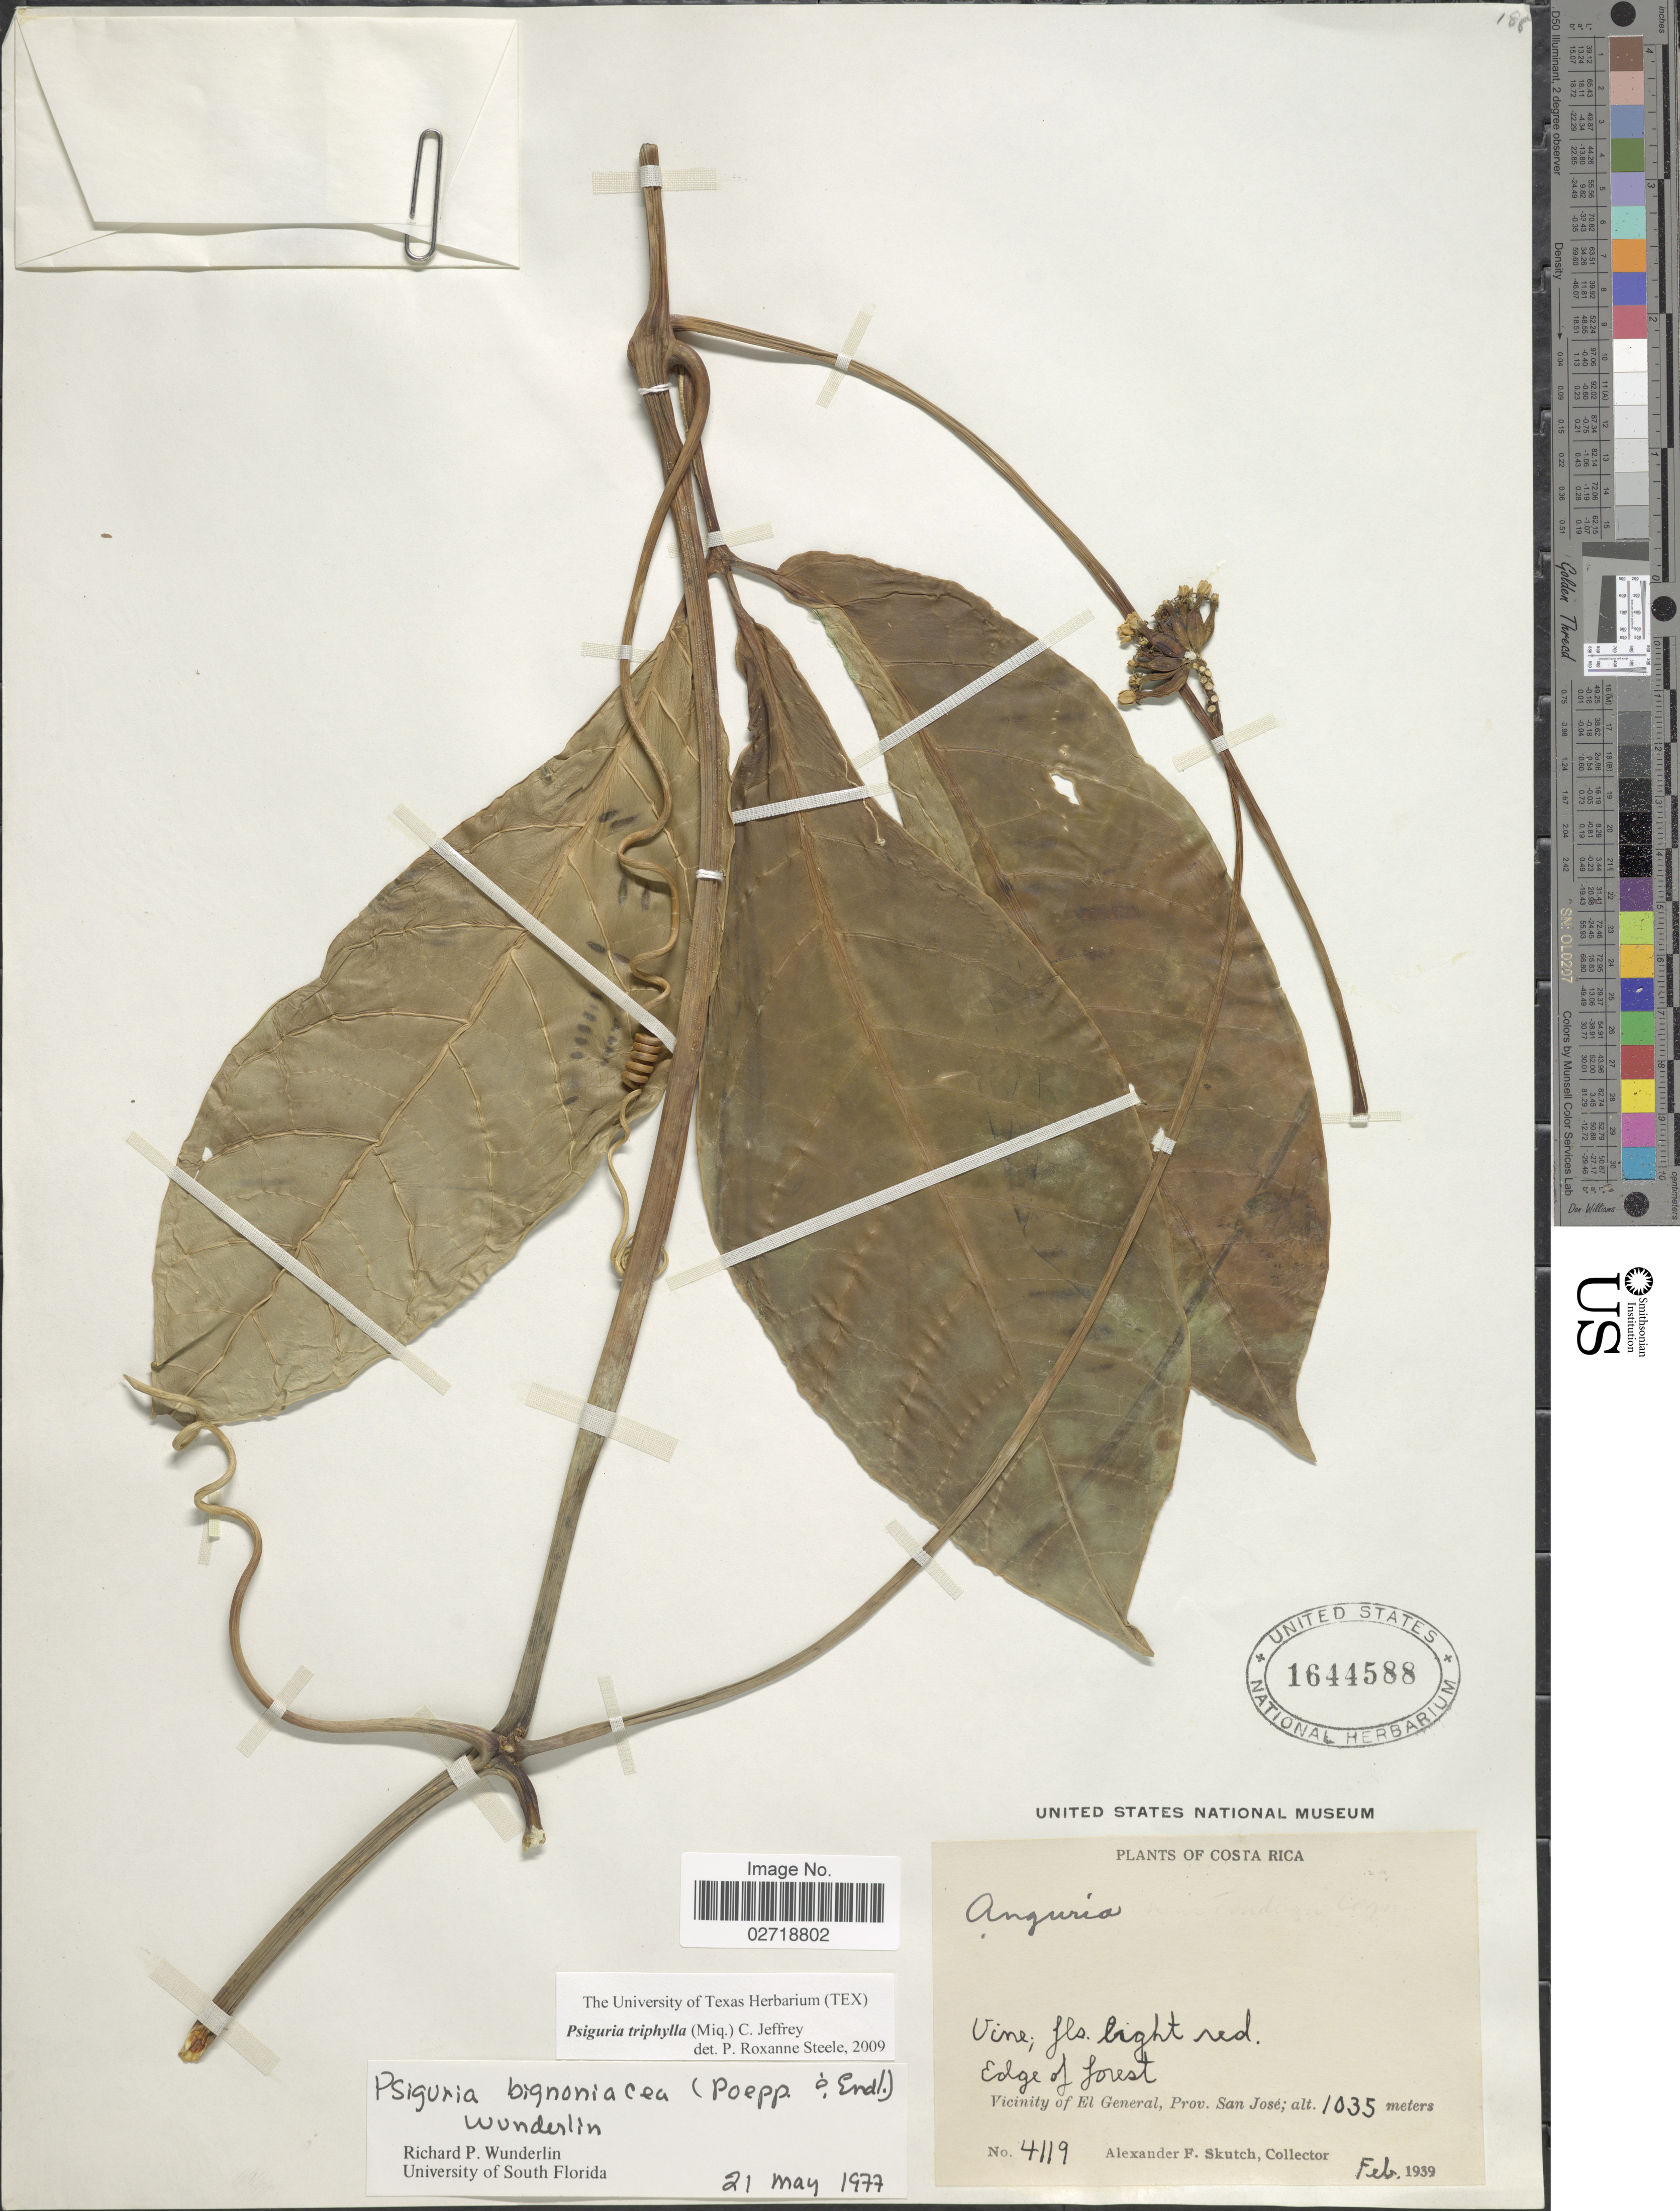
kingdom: Plantae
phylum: Tracheophyta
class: Magnoliopsida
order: Cucurbitales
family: Cucurbitaceae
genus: Psiguria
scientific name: Psiguria triphylla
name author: (Miq.) C. Jeffrey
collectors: A. F. Skutch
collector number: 4119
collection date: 1939-02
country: Costa Rica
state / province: San José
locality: Vicinity of El General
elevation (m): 1035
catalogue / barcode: US 1644588